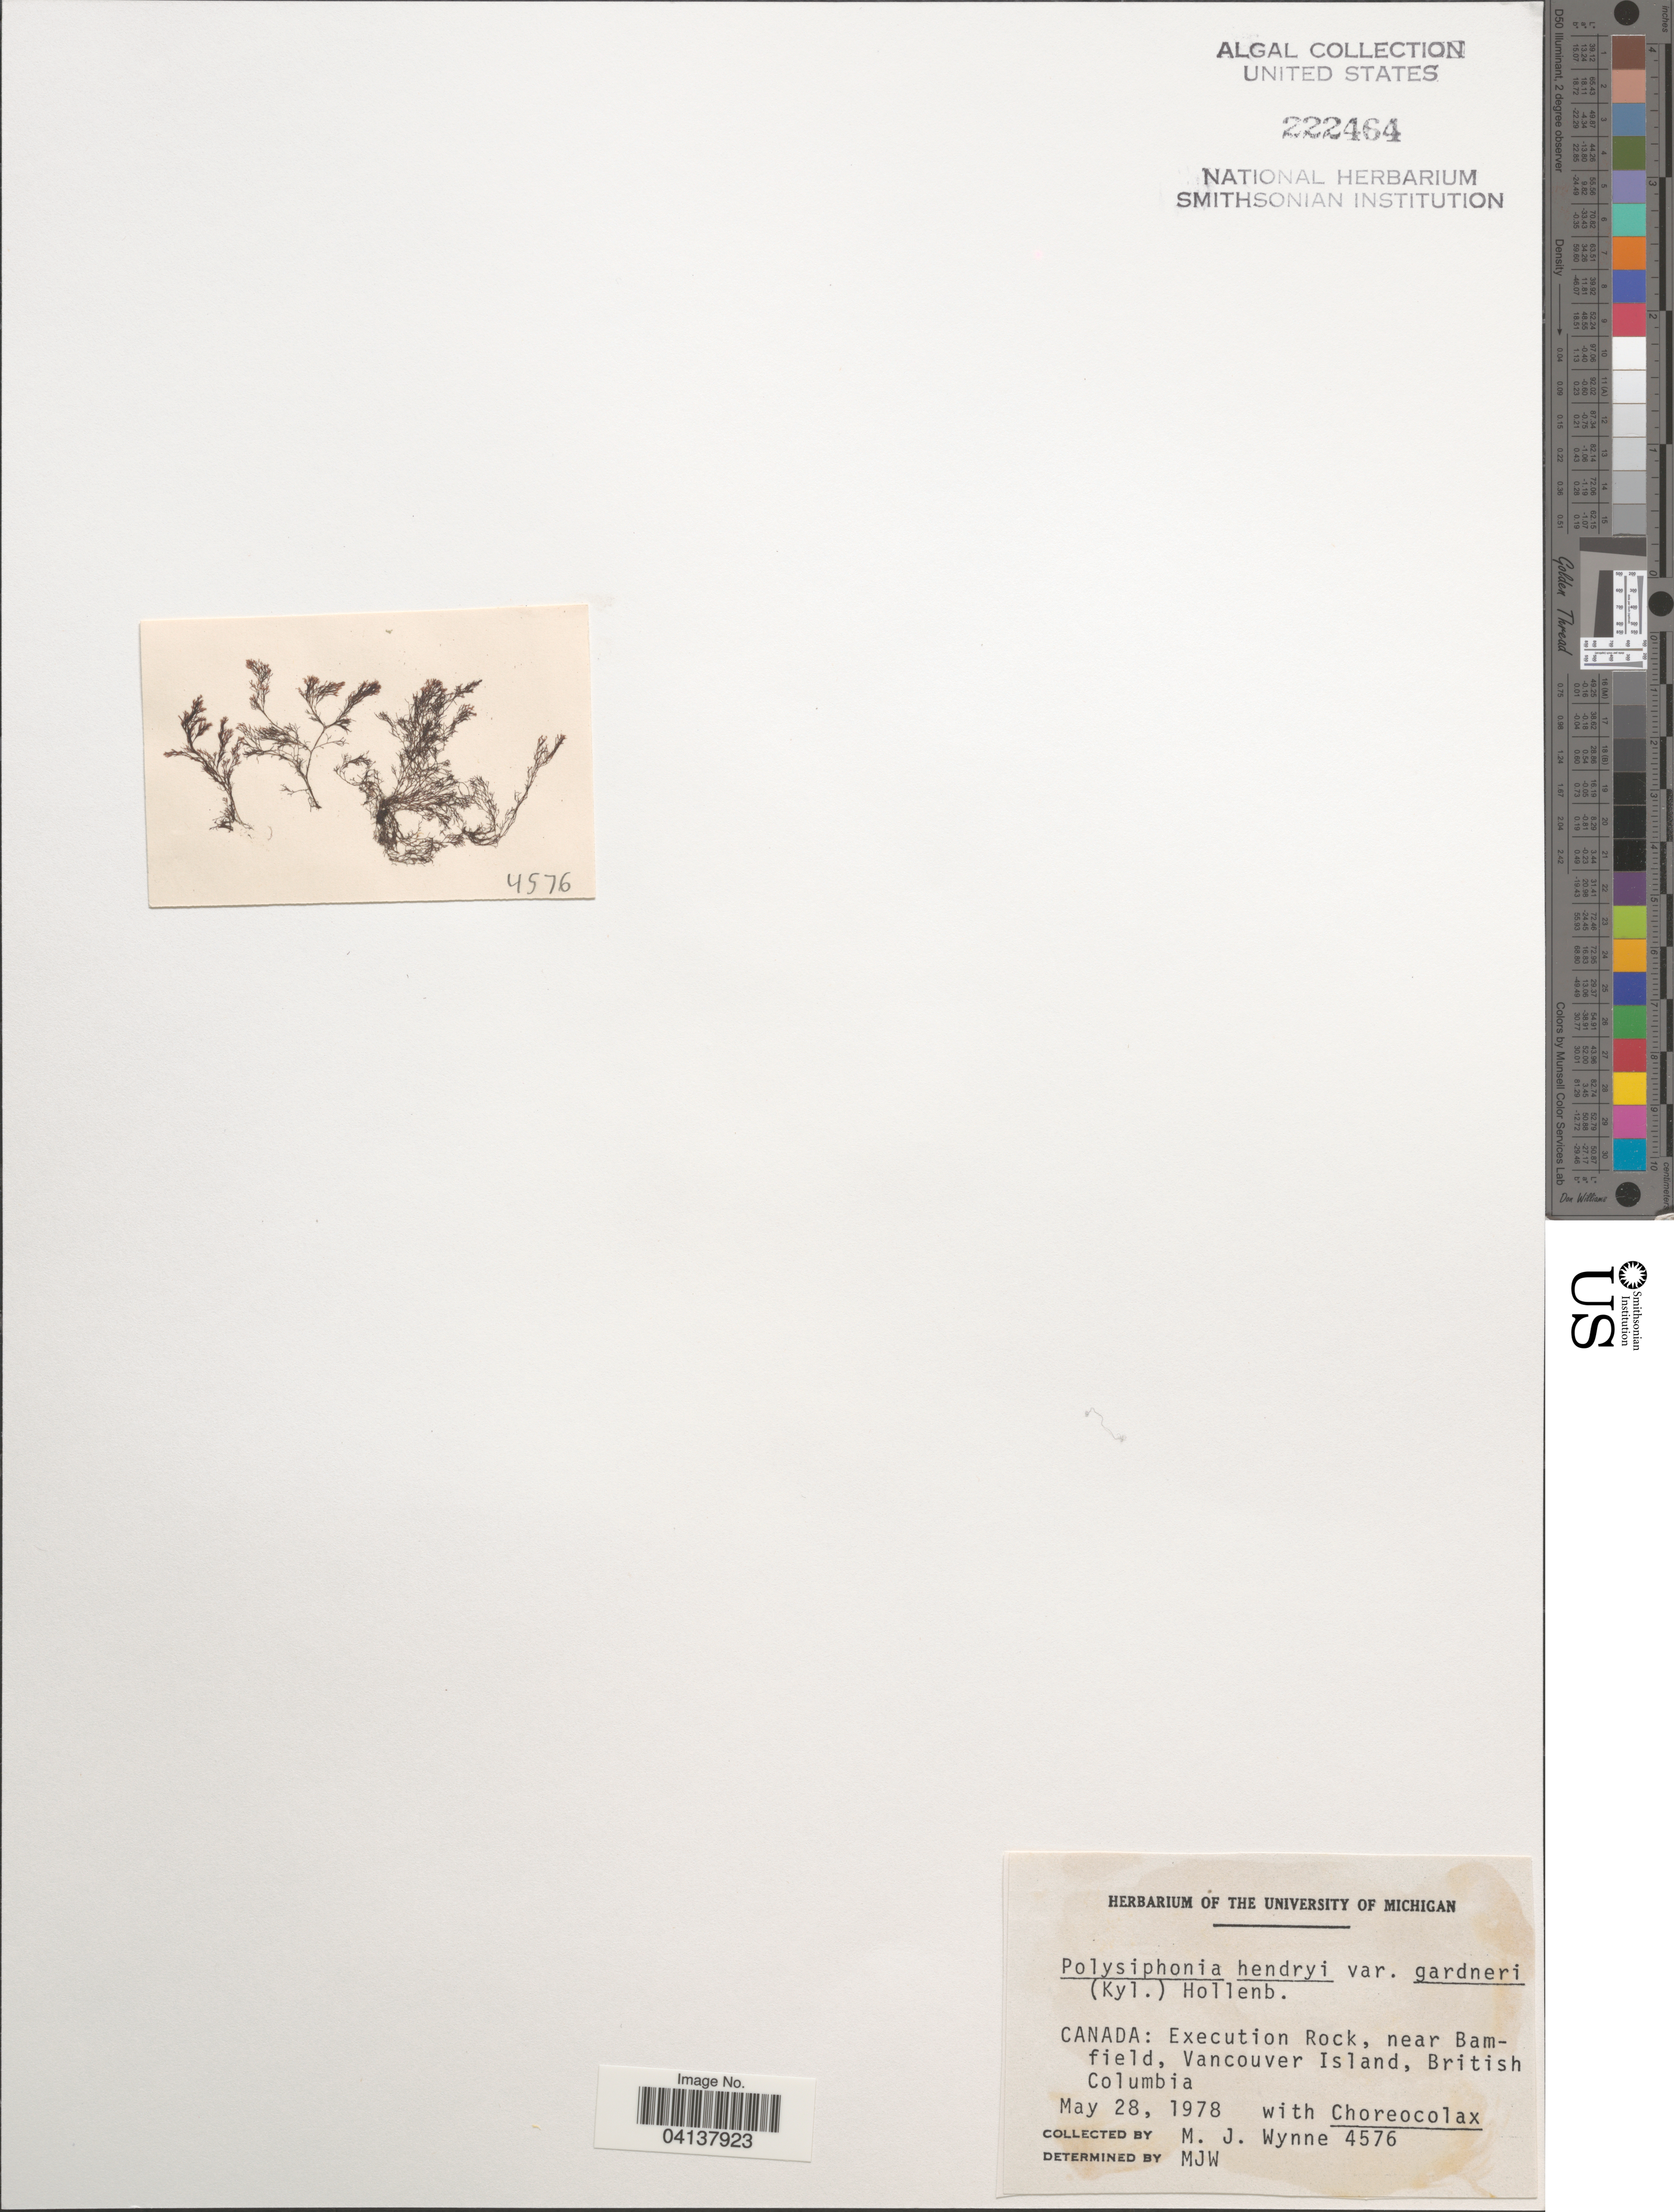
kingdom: Plantae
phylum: Rhodophyta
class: Florideophyceae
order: Ceramiales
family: Rhodomelaceae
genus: Polysiphonia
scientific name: Polysiphonia hendryi var. gardneri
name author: (Kylin) Hollenb.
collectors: M.J. Wynne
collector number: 4576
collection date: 1978-05-28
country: Canada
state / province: British Columbia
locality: Execution Rock, near Bamfield, Vancouver Island.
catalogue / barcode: US 222464